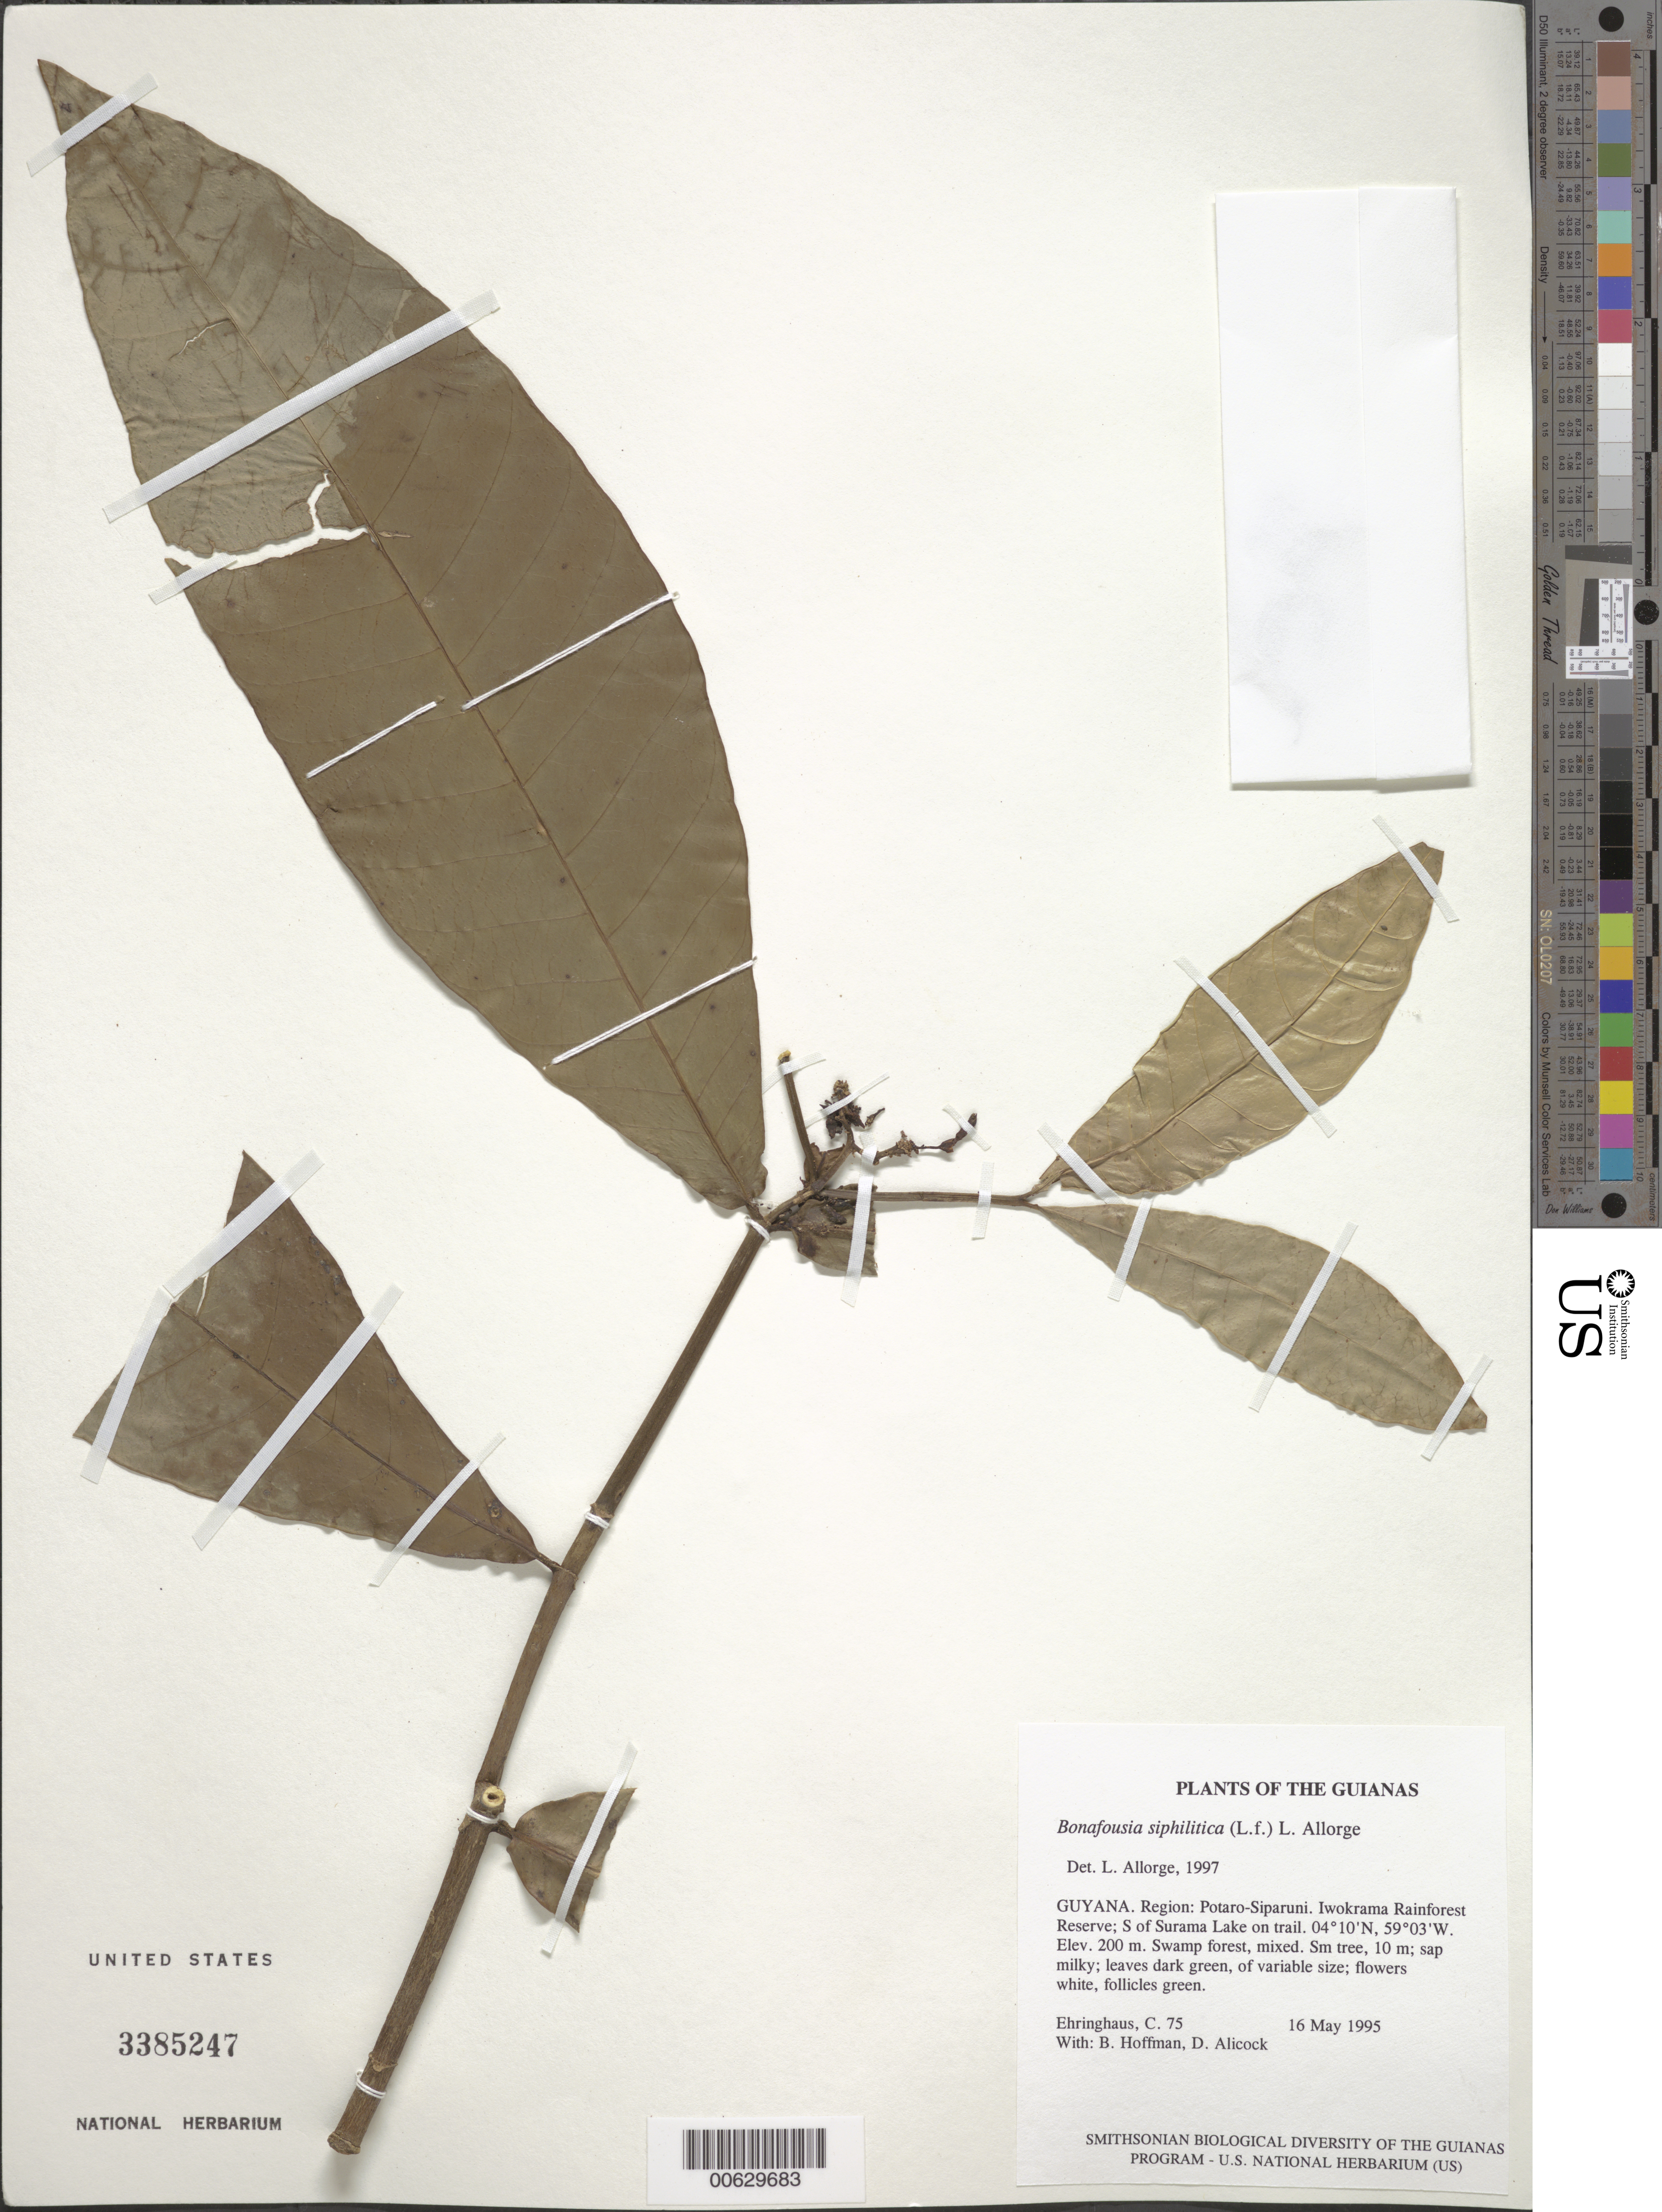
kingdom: Plantae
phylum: Tracheophyta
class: Magnoliopsida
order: Gentianales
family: Apocynaceae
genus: Bonafousia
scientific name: Bonafousia siphilitica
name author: (L. f.) L. Allorge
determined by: Allorge, L.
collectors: C. Ehringhaus, B. Hoffman & D. Allicock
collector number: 75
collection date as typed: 16 May 1995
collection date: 1995-05-16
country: Guyana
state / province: Potaro-Siparuni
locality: Iwokrama Rainforest Reserve; S of Surama Lake on trail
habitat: Swamp forest, mixed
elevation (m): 200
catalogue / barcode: US 3385247